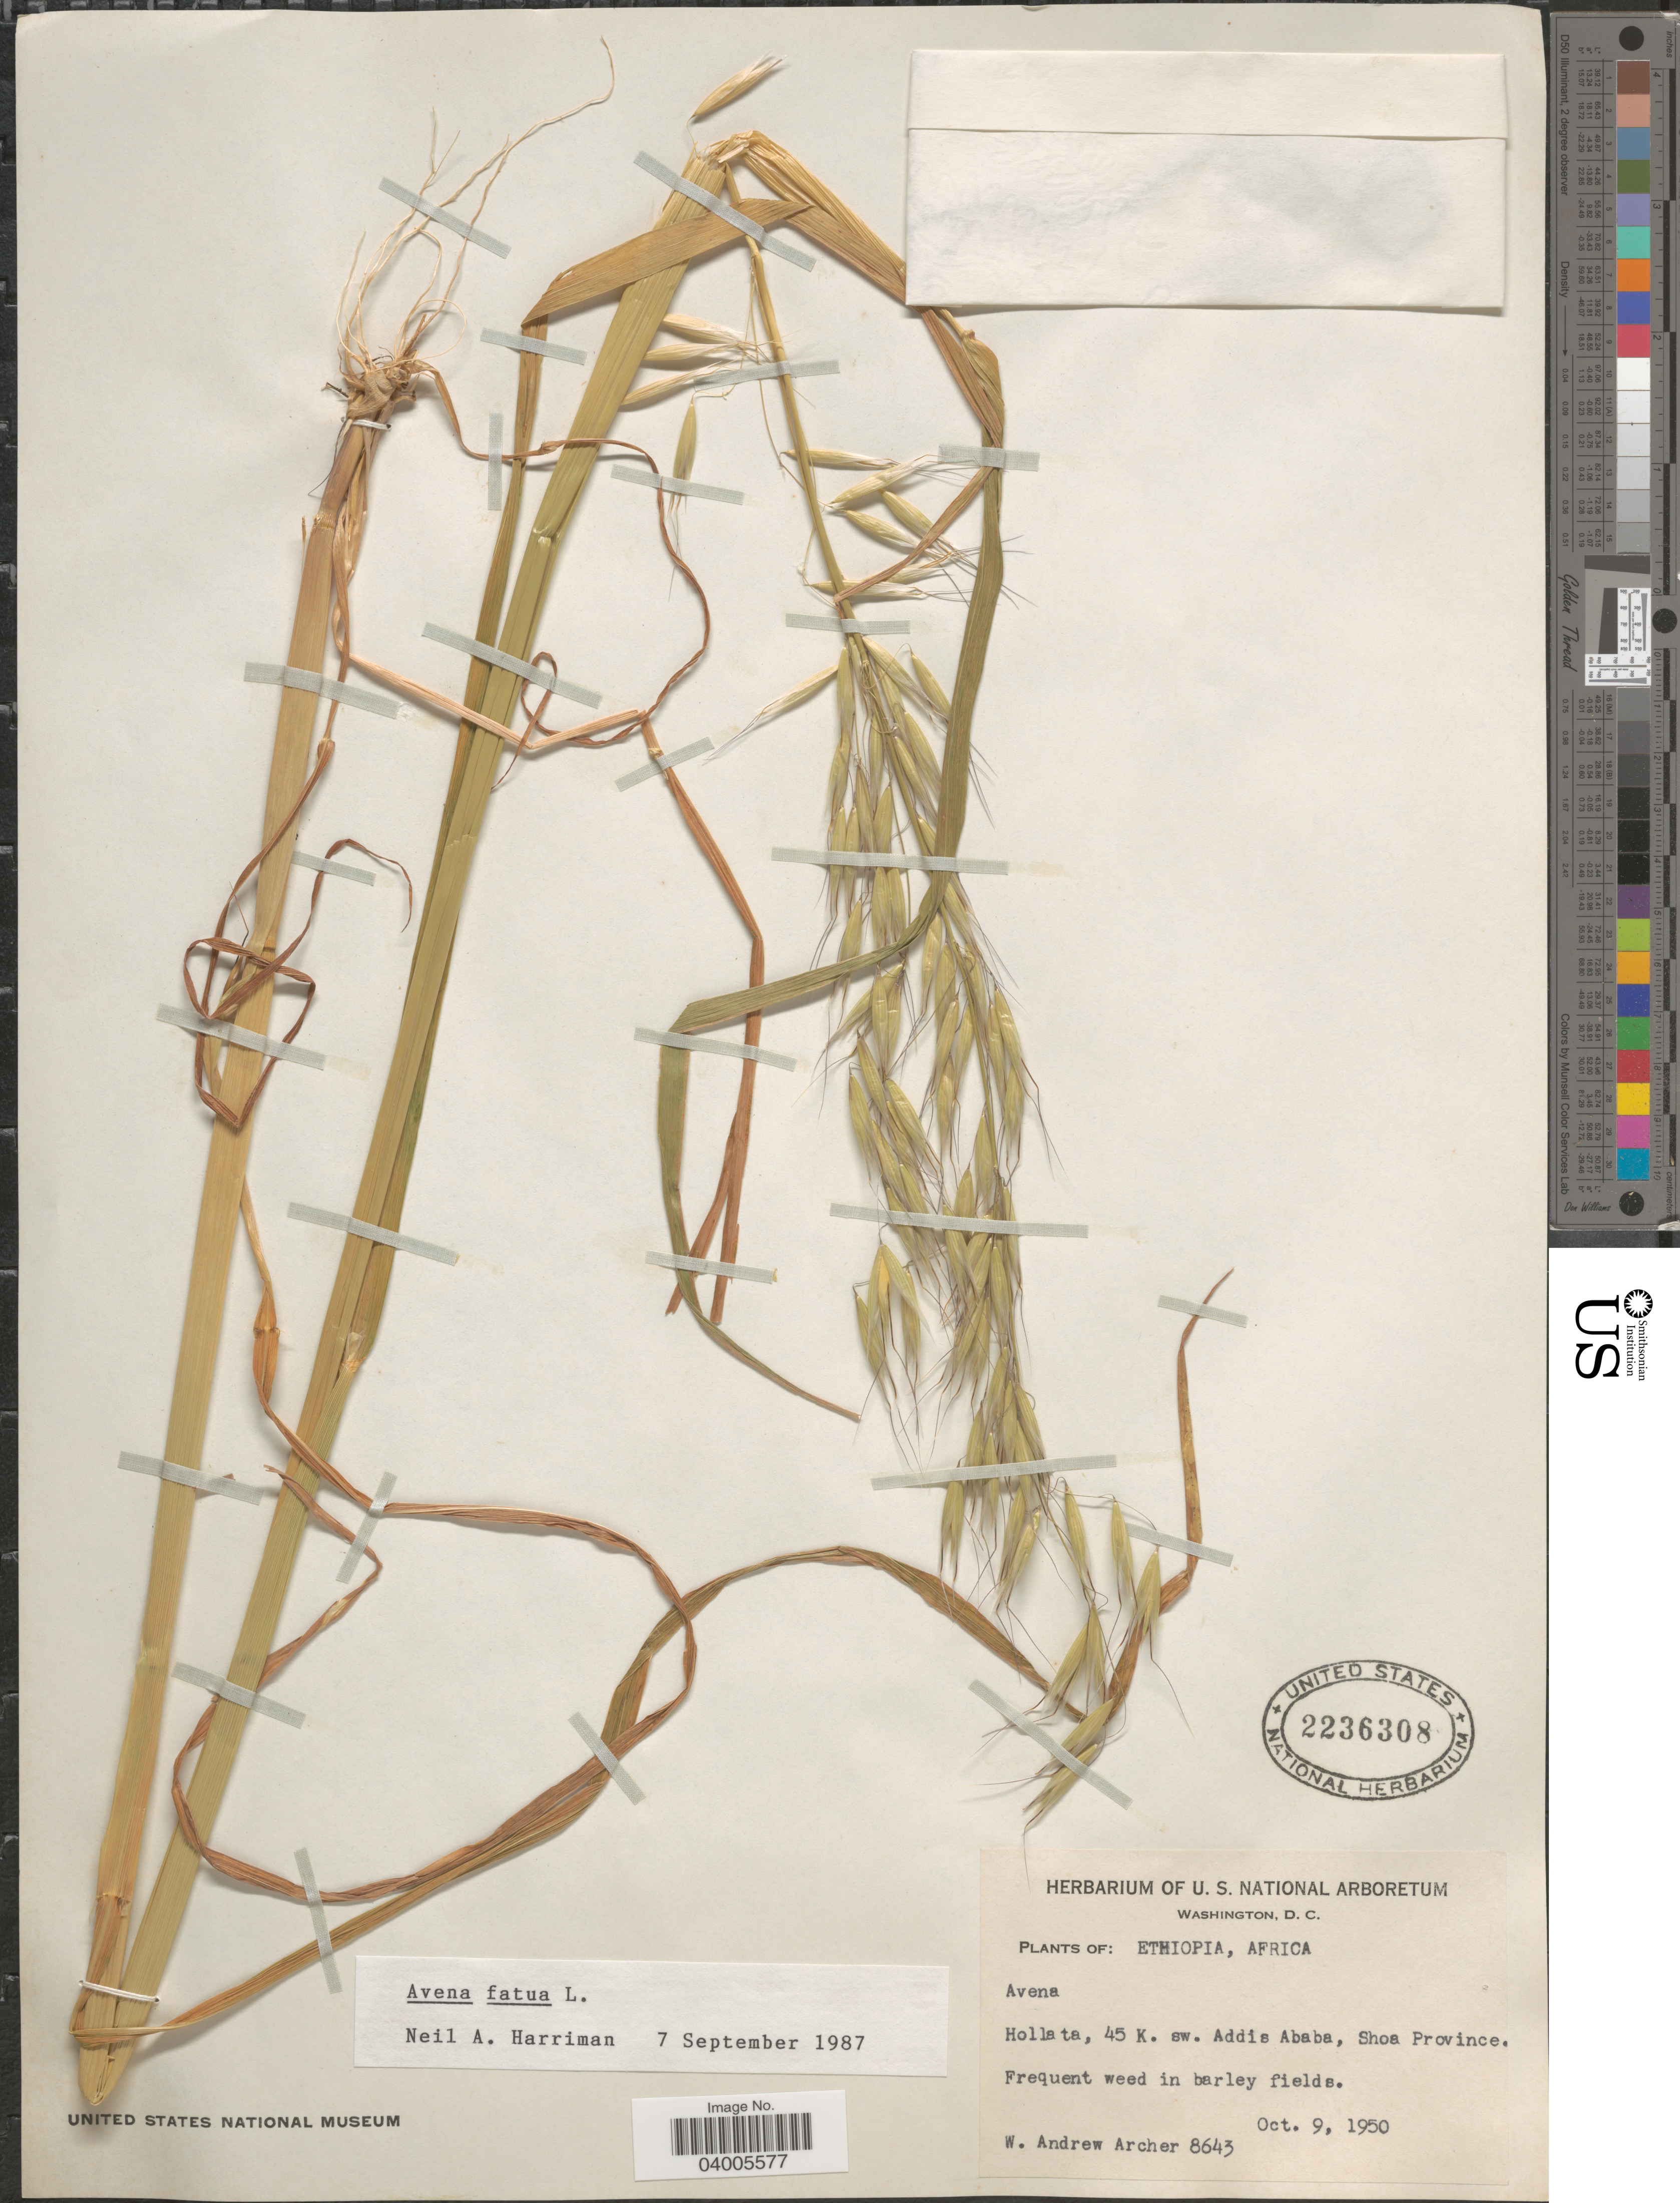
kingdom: Plantae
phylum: Tracheophyta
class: Liliopsida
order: Poales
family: Poaceae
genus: Avena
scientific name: Avena fatua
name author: L.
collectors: W. A. Archer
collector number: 8643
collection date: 1950-10-09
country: Ethiopia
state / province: Addis Ababa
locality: Hollata, 45 K. sw. Addis Ababa, Shoa Province. Weed in barley fields.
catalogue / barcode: US 2236308